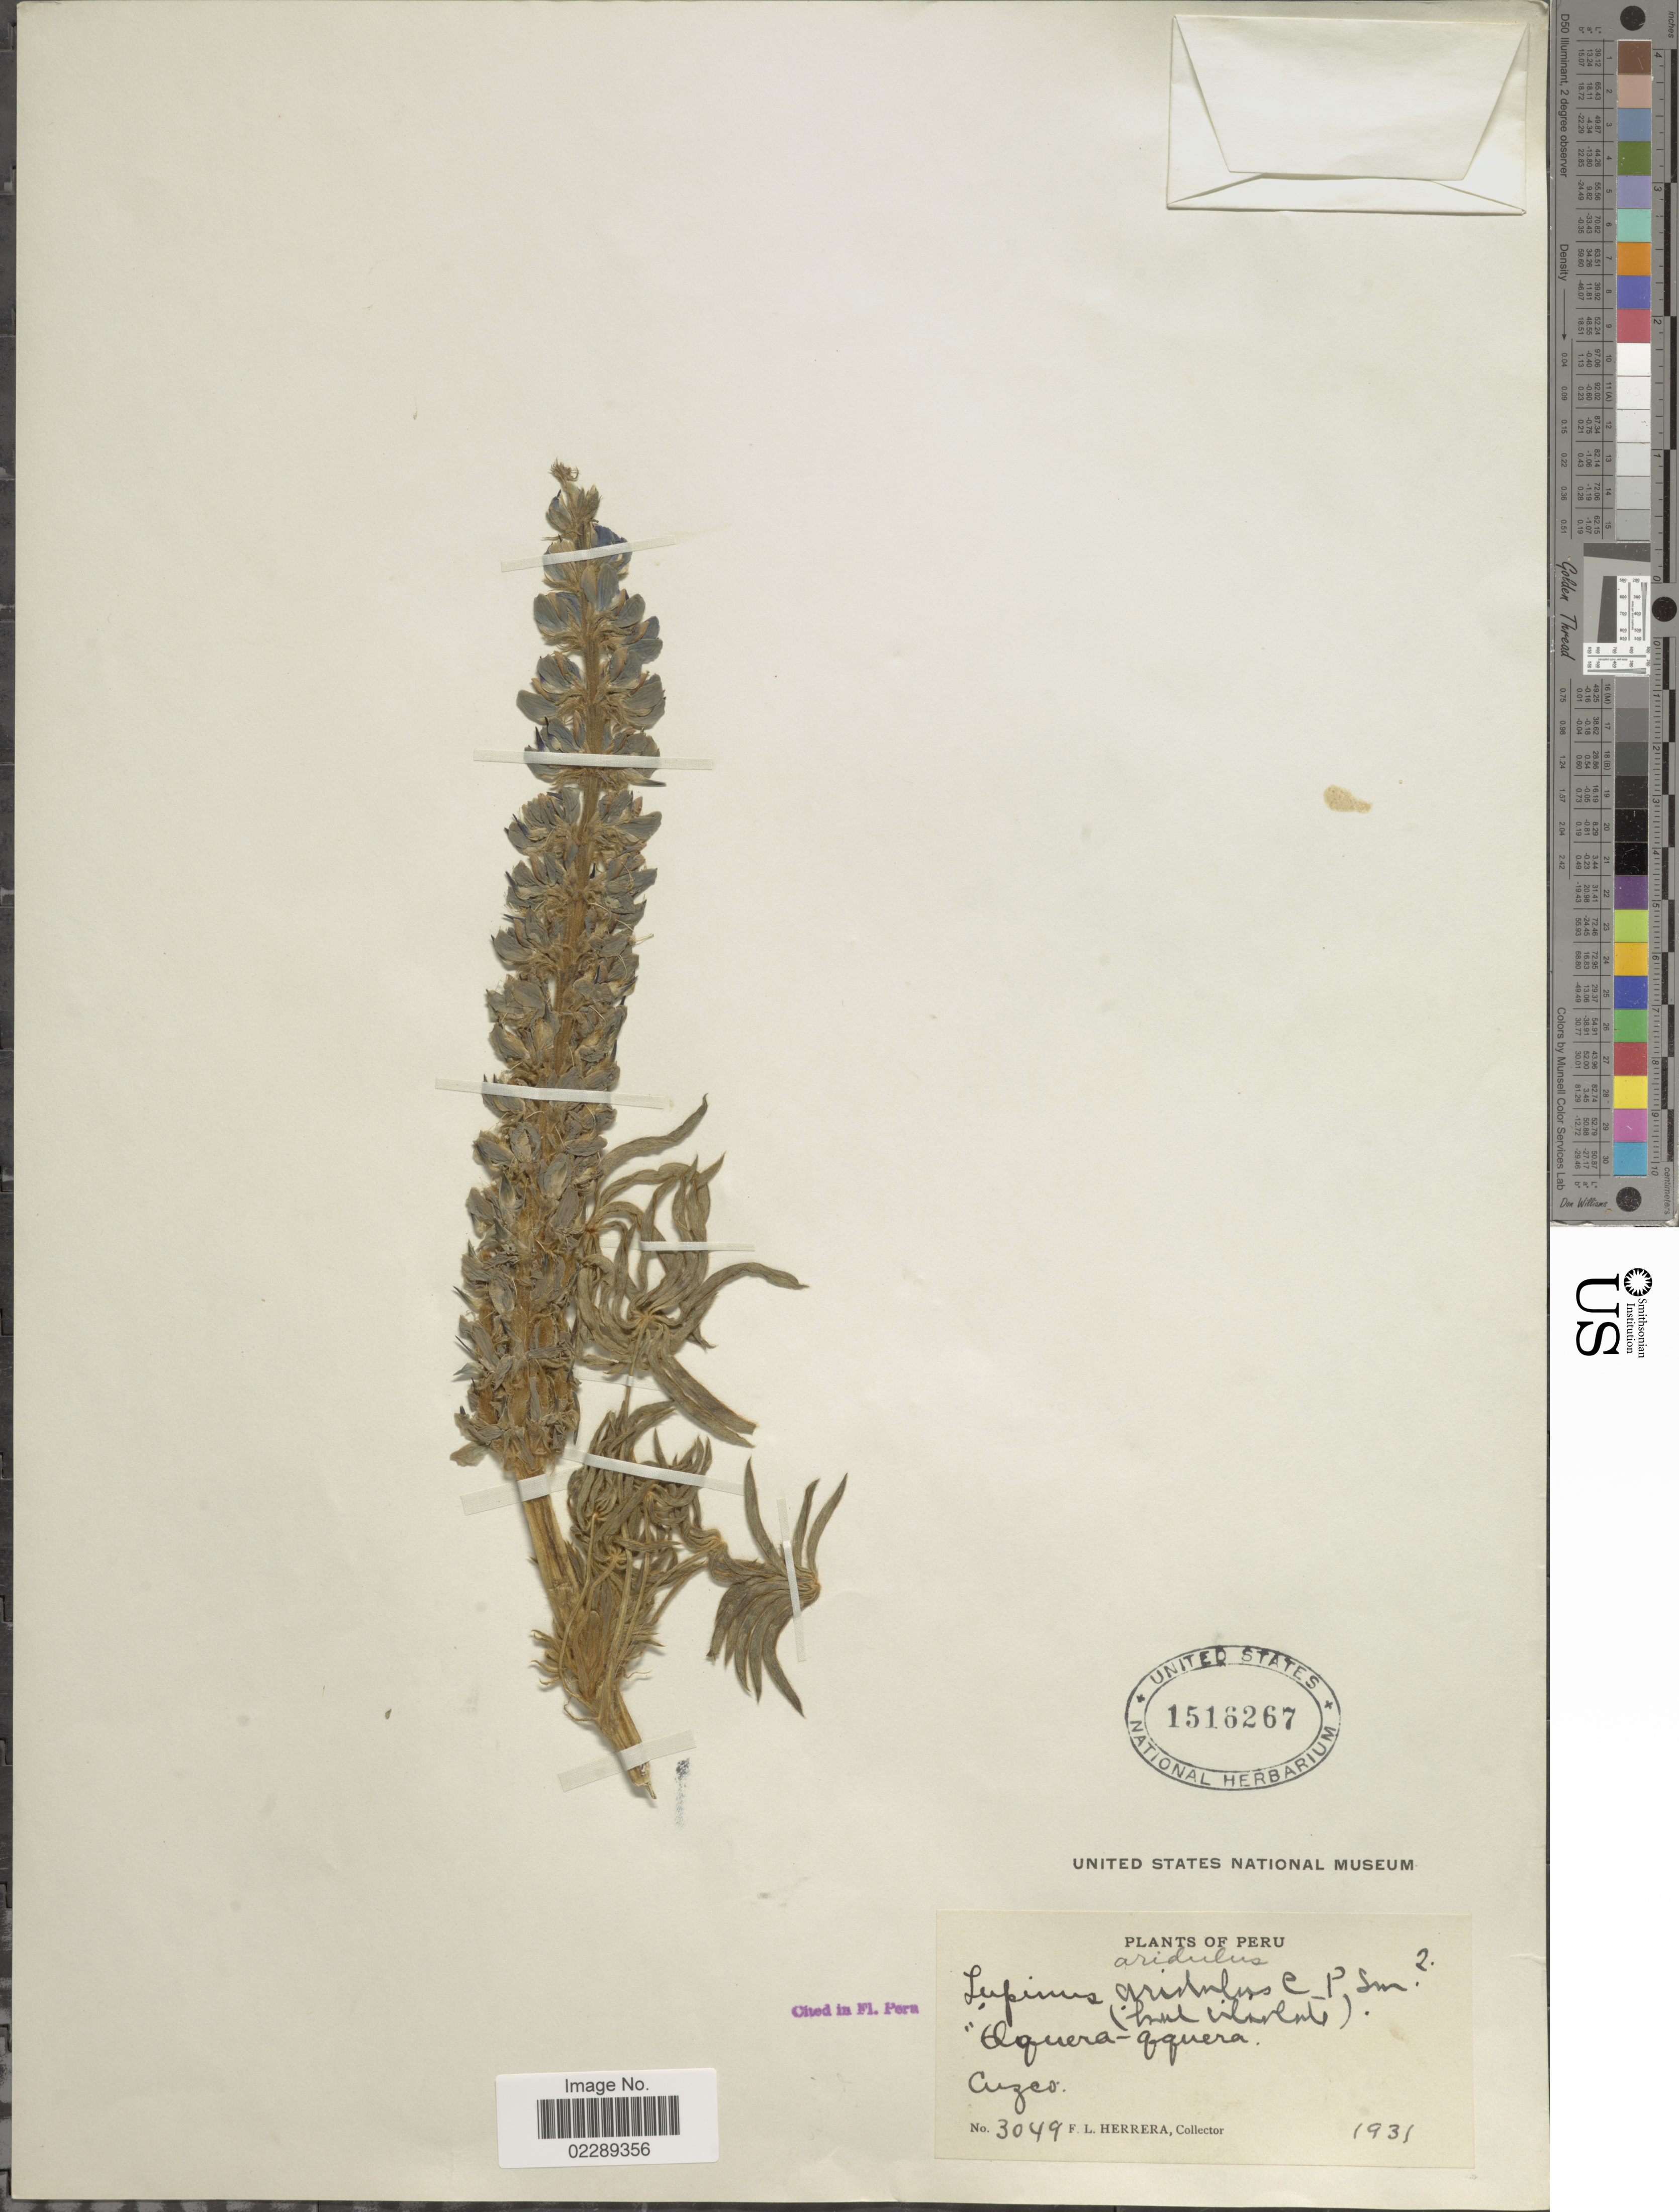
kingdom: Plantae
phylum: Tracheophyta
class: Magnoliopsida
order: Fabales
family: Fabaceae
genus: Lupinus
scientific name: Lupinus aridulus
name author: C.P. Sm.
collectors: F. L. Herrera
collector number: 3049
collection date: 1931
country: Peru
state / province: Cusco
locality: Cuzco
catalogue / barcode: US 1516267